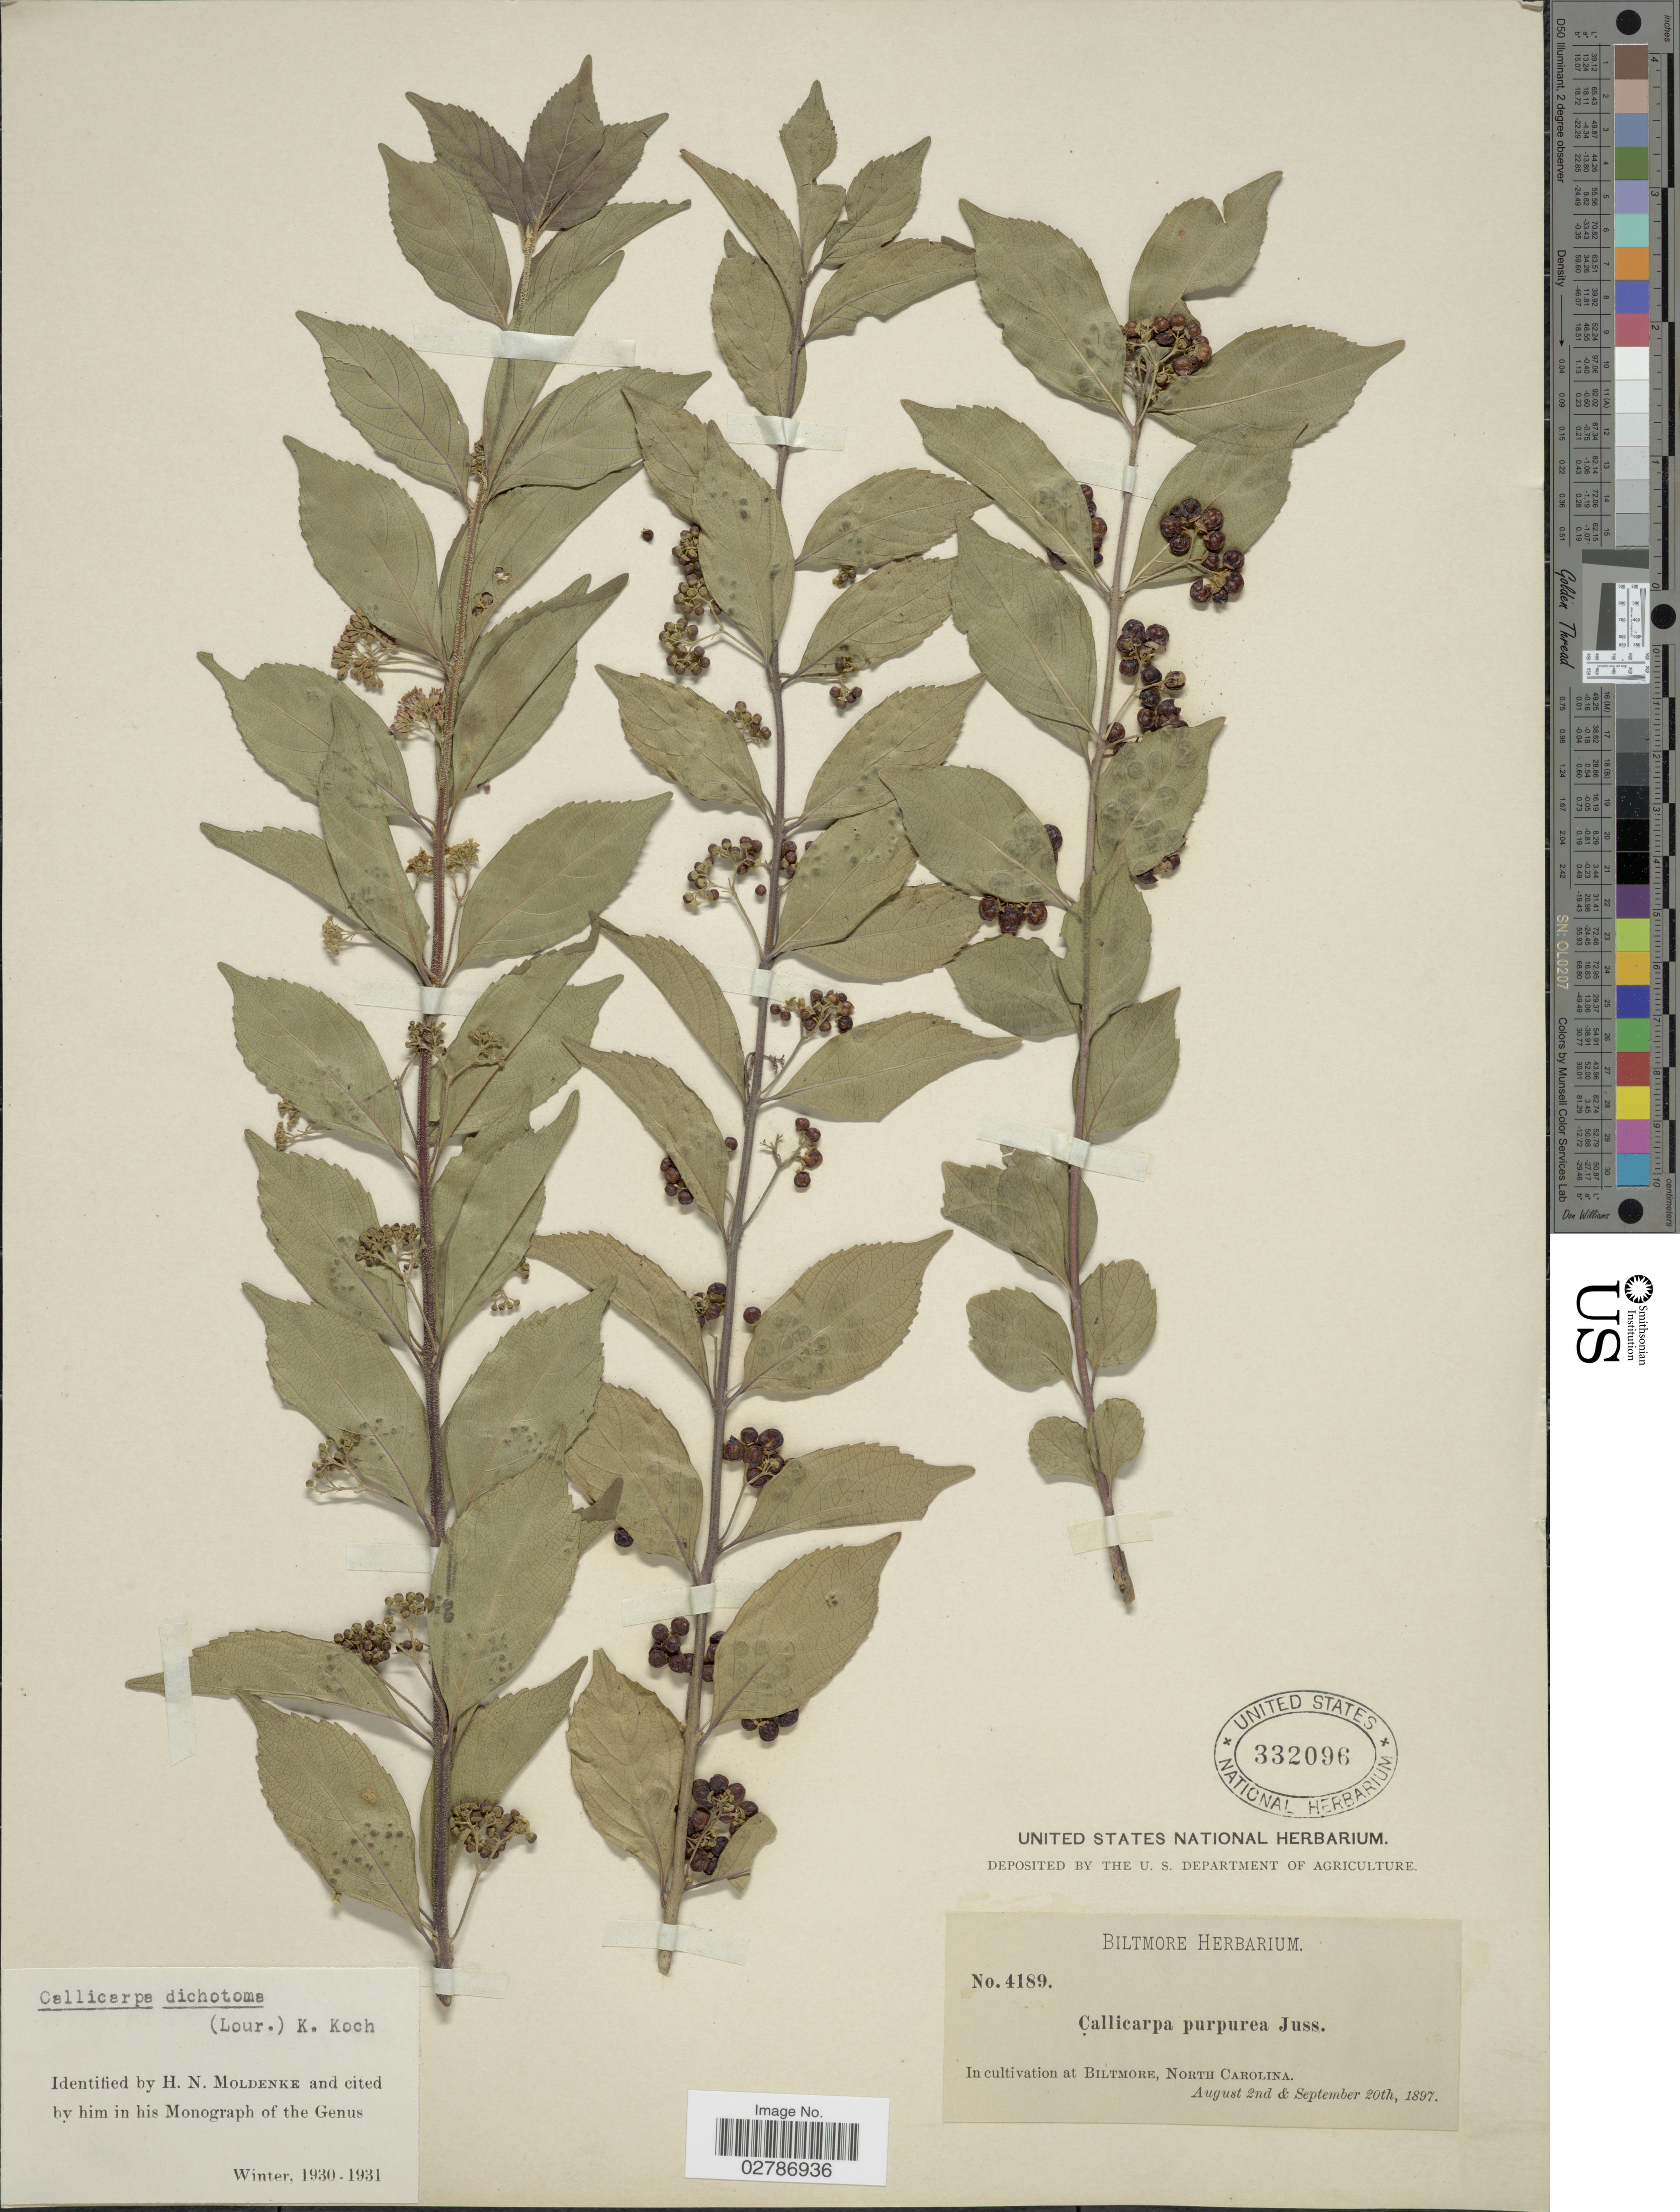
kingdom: Plantae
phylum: Tracheophyta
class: Magnoliopsida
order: Lamiales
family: Lamiaceae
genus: Callicarpa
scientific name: Callicarpa dichotoma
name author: (Lour.) K. Koch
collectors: ex herb. Biltmore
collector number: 4189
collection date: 1897-08-02/1897-09-20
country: United States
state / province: North Carolina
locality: In cultivation at Biltmore.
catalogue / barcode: US 332096